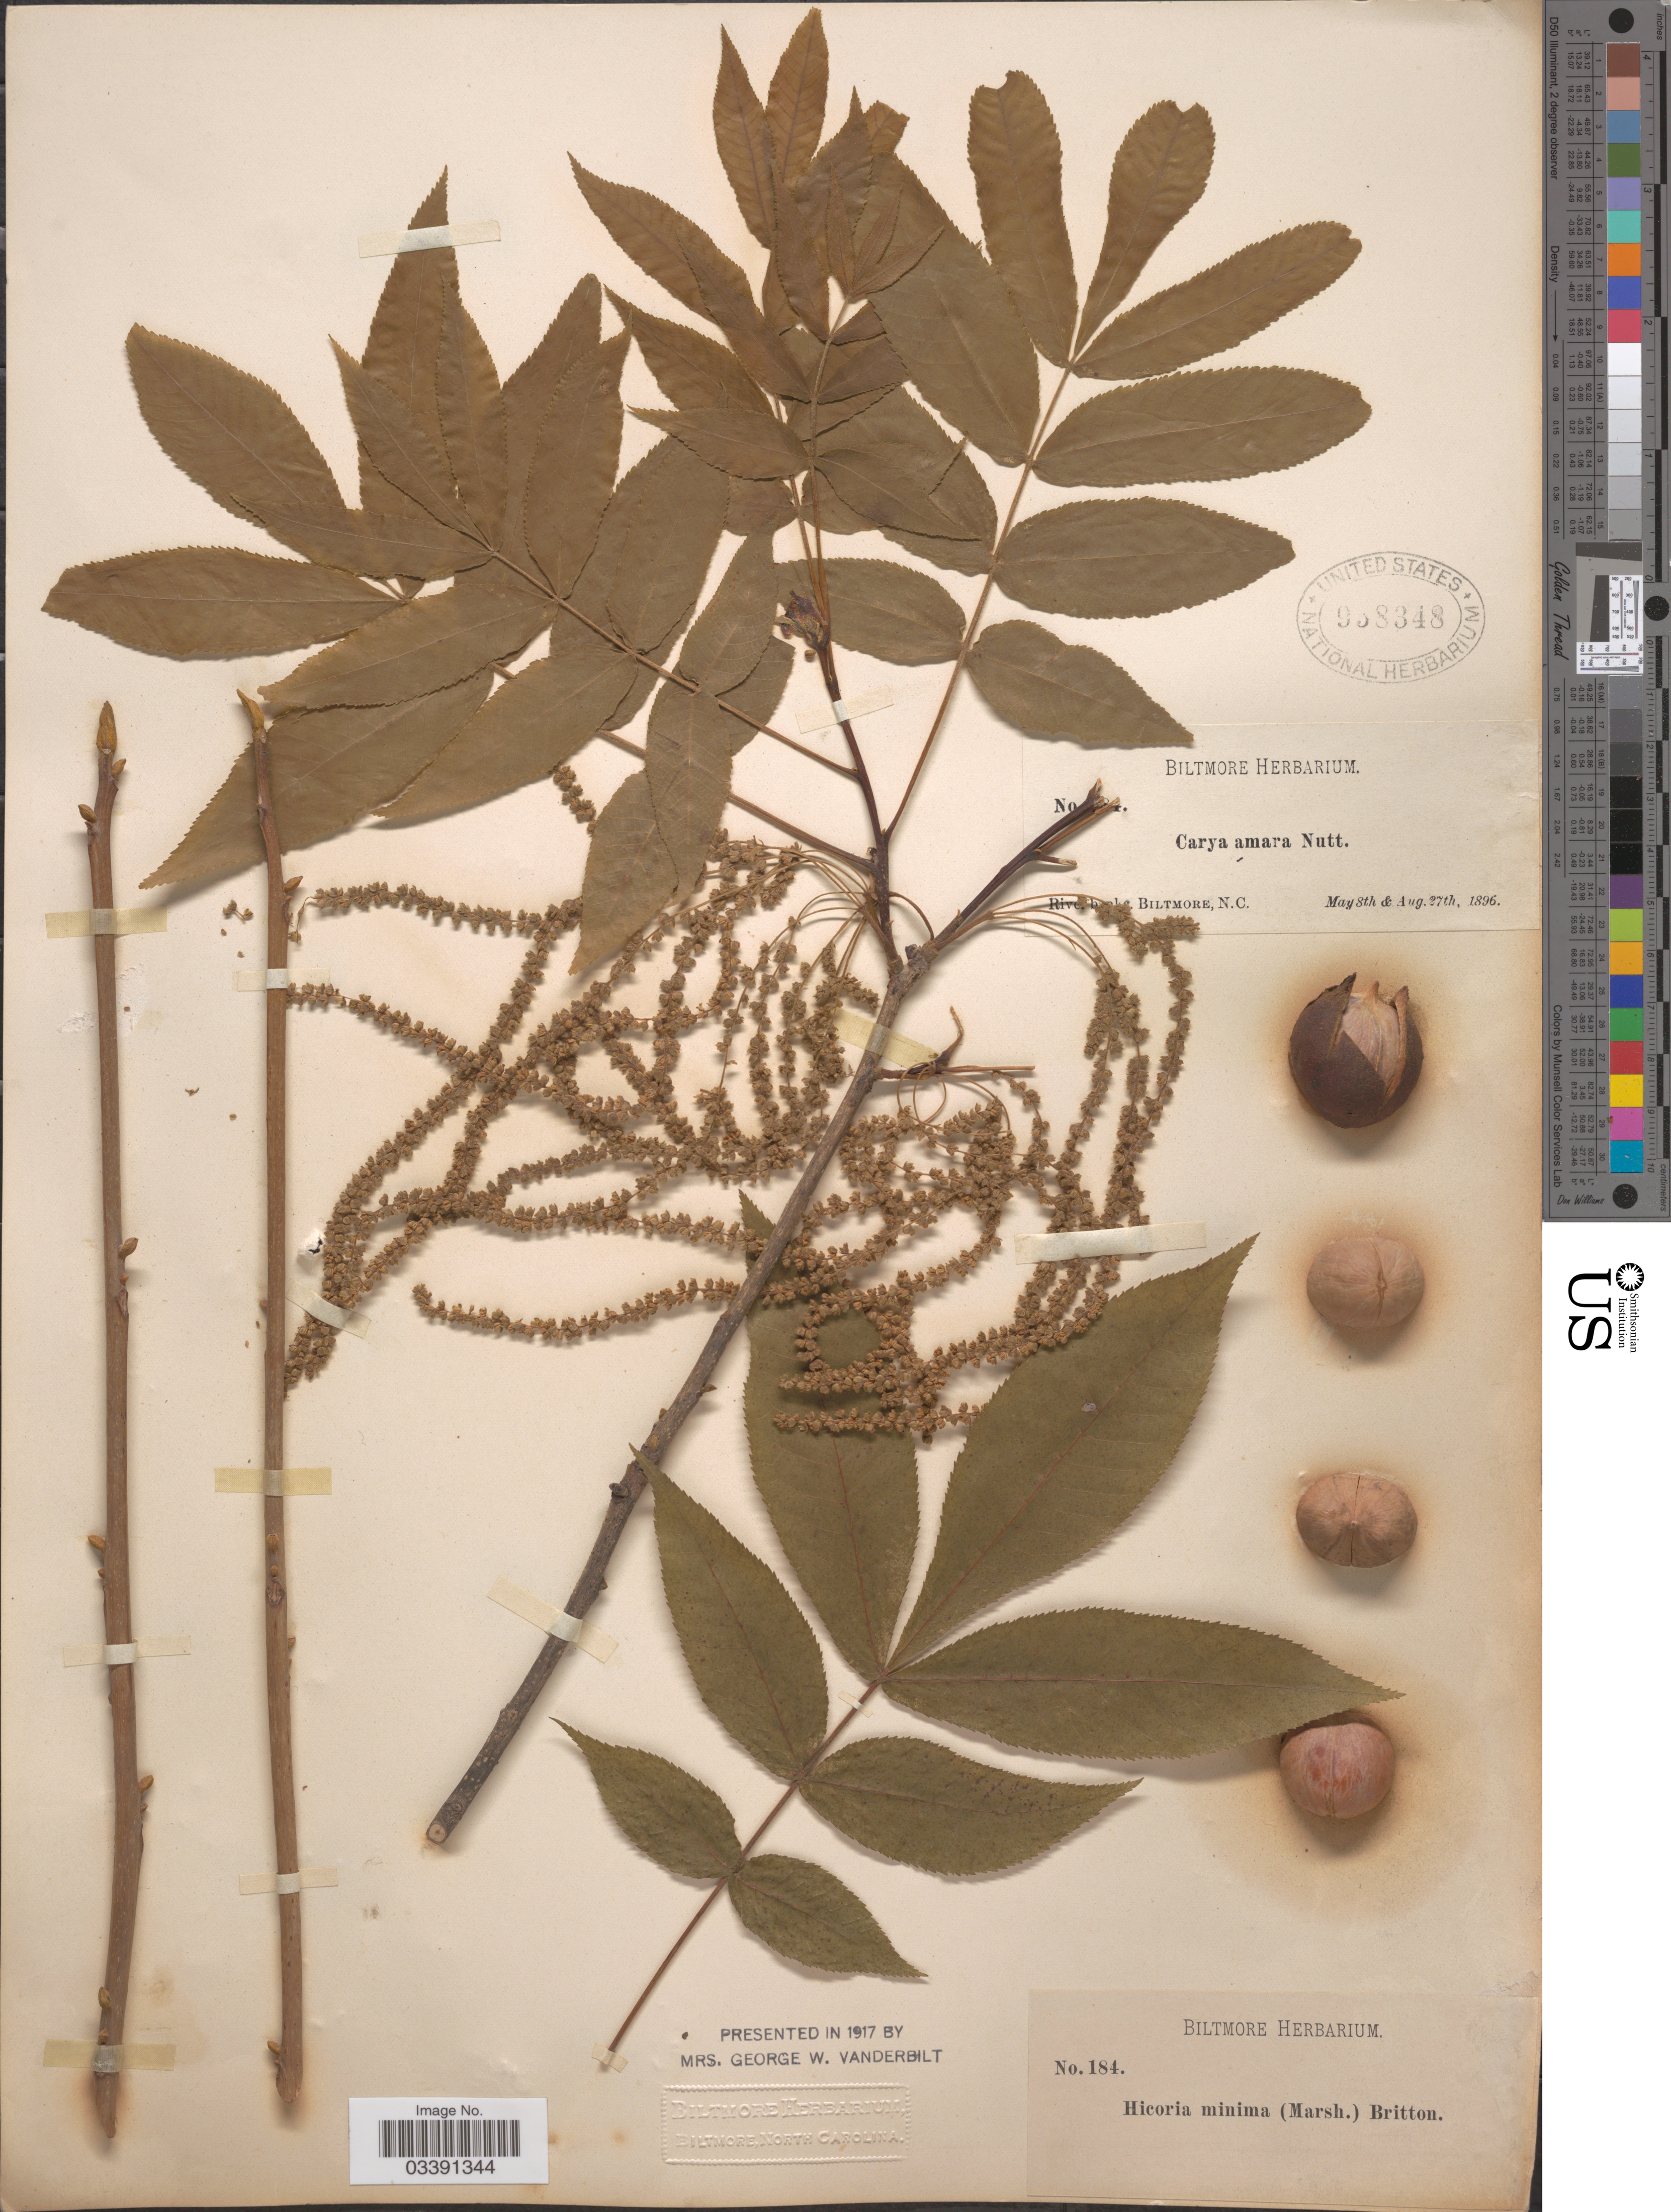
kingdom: Plantae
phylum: Tracheophyta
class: Magnoliopsida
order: Fagales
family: Juglandaceae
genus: Carya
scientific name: Carya cordiformis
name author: (Wangenh.) K. Koch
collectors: ex herb. Biltmore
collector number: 184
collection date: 1896-05-08/1896-08-27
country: United States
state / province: North Carolina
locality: River banks. Biltmore.